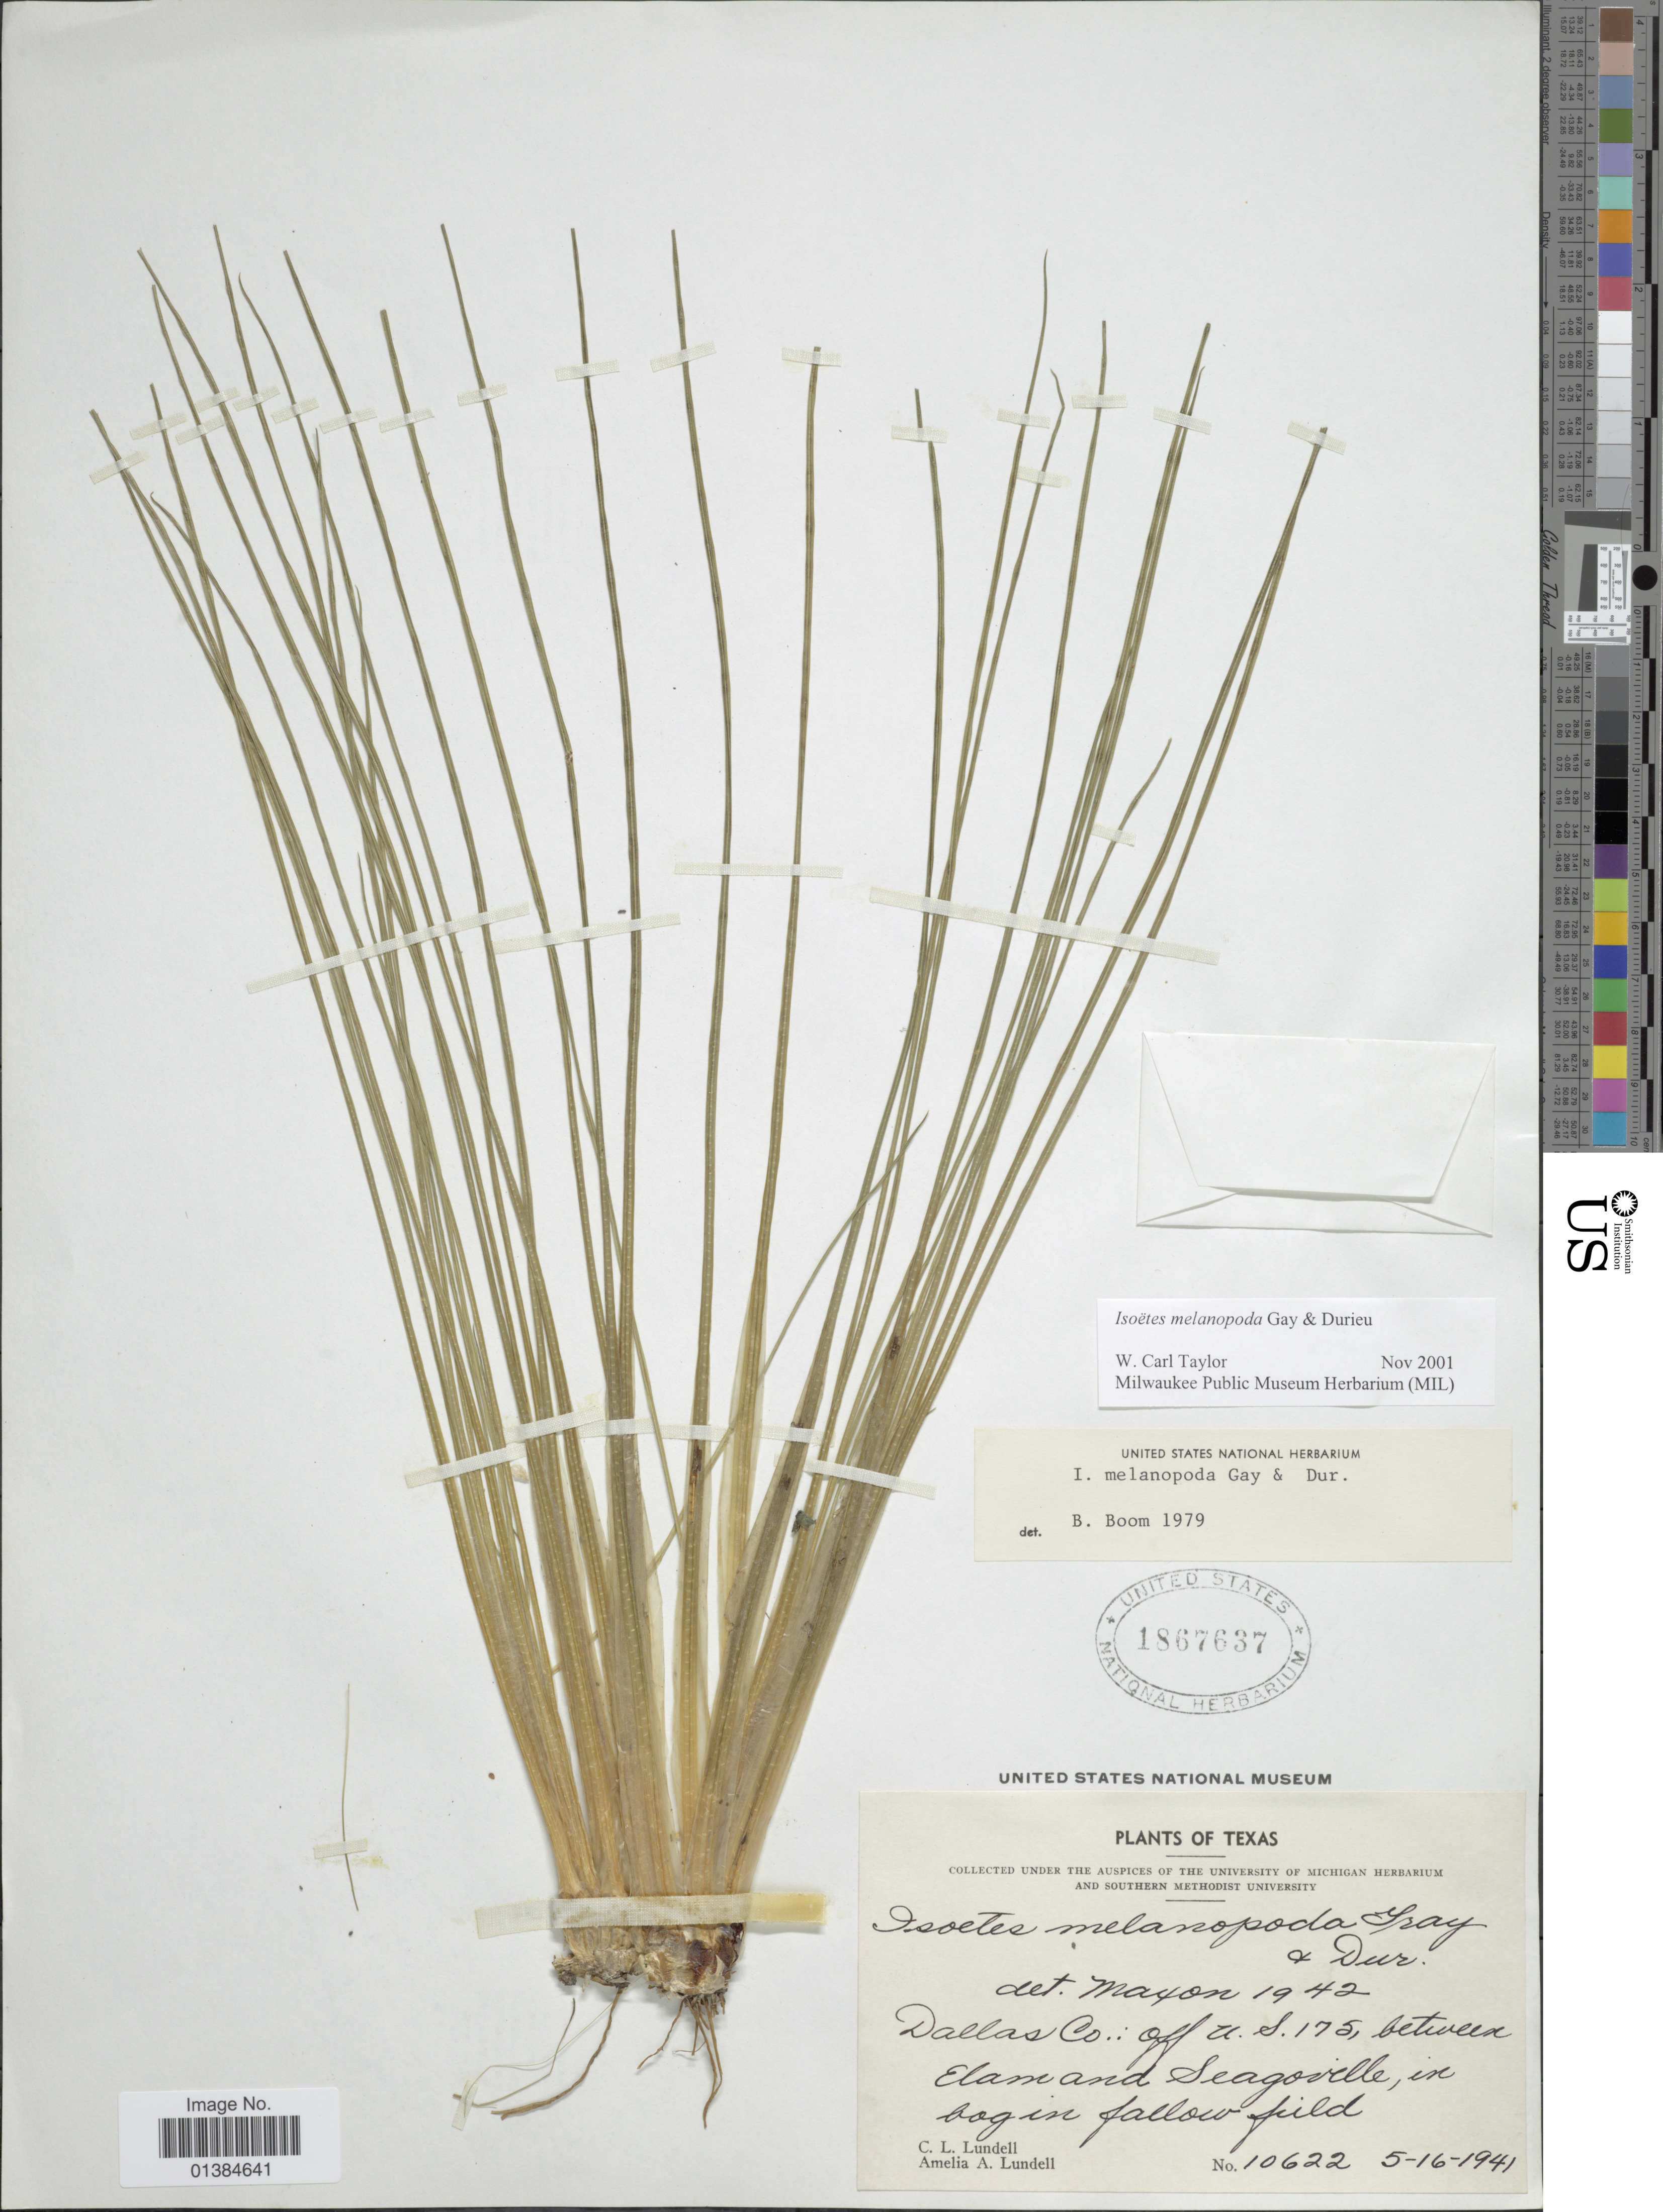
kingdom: Plantae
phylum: Tracheophyta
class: Lycopodiopsida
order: Isoetales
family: Isoetaceae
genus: Isoetes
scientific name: Isoetes melanopoda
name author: J. Gay & Durieu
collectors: C. L. Lundell & A. A. Lundell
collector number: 10622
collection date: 1941-05-16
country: United States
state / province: Texas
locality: Dallas Co.: off U.S. 175, between Elam and Seagoville, in bog in fallow field.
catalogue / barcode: US 1867637